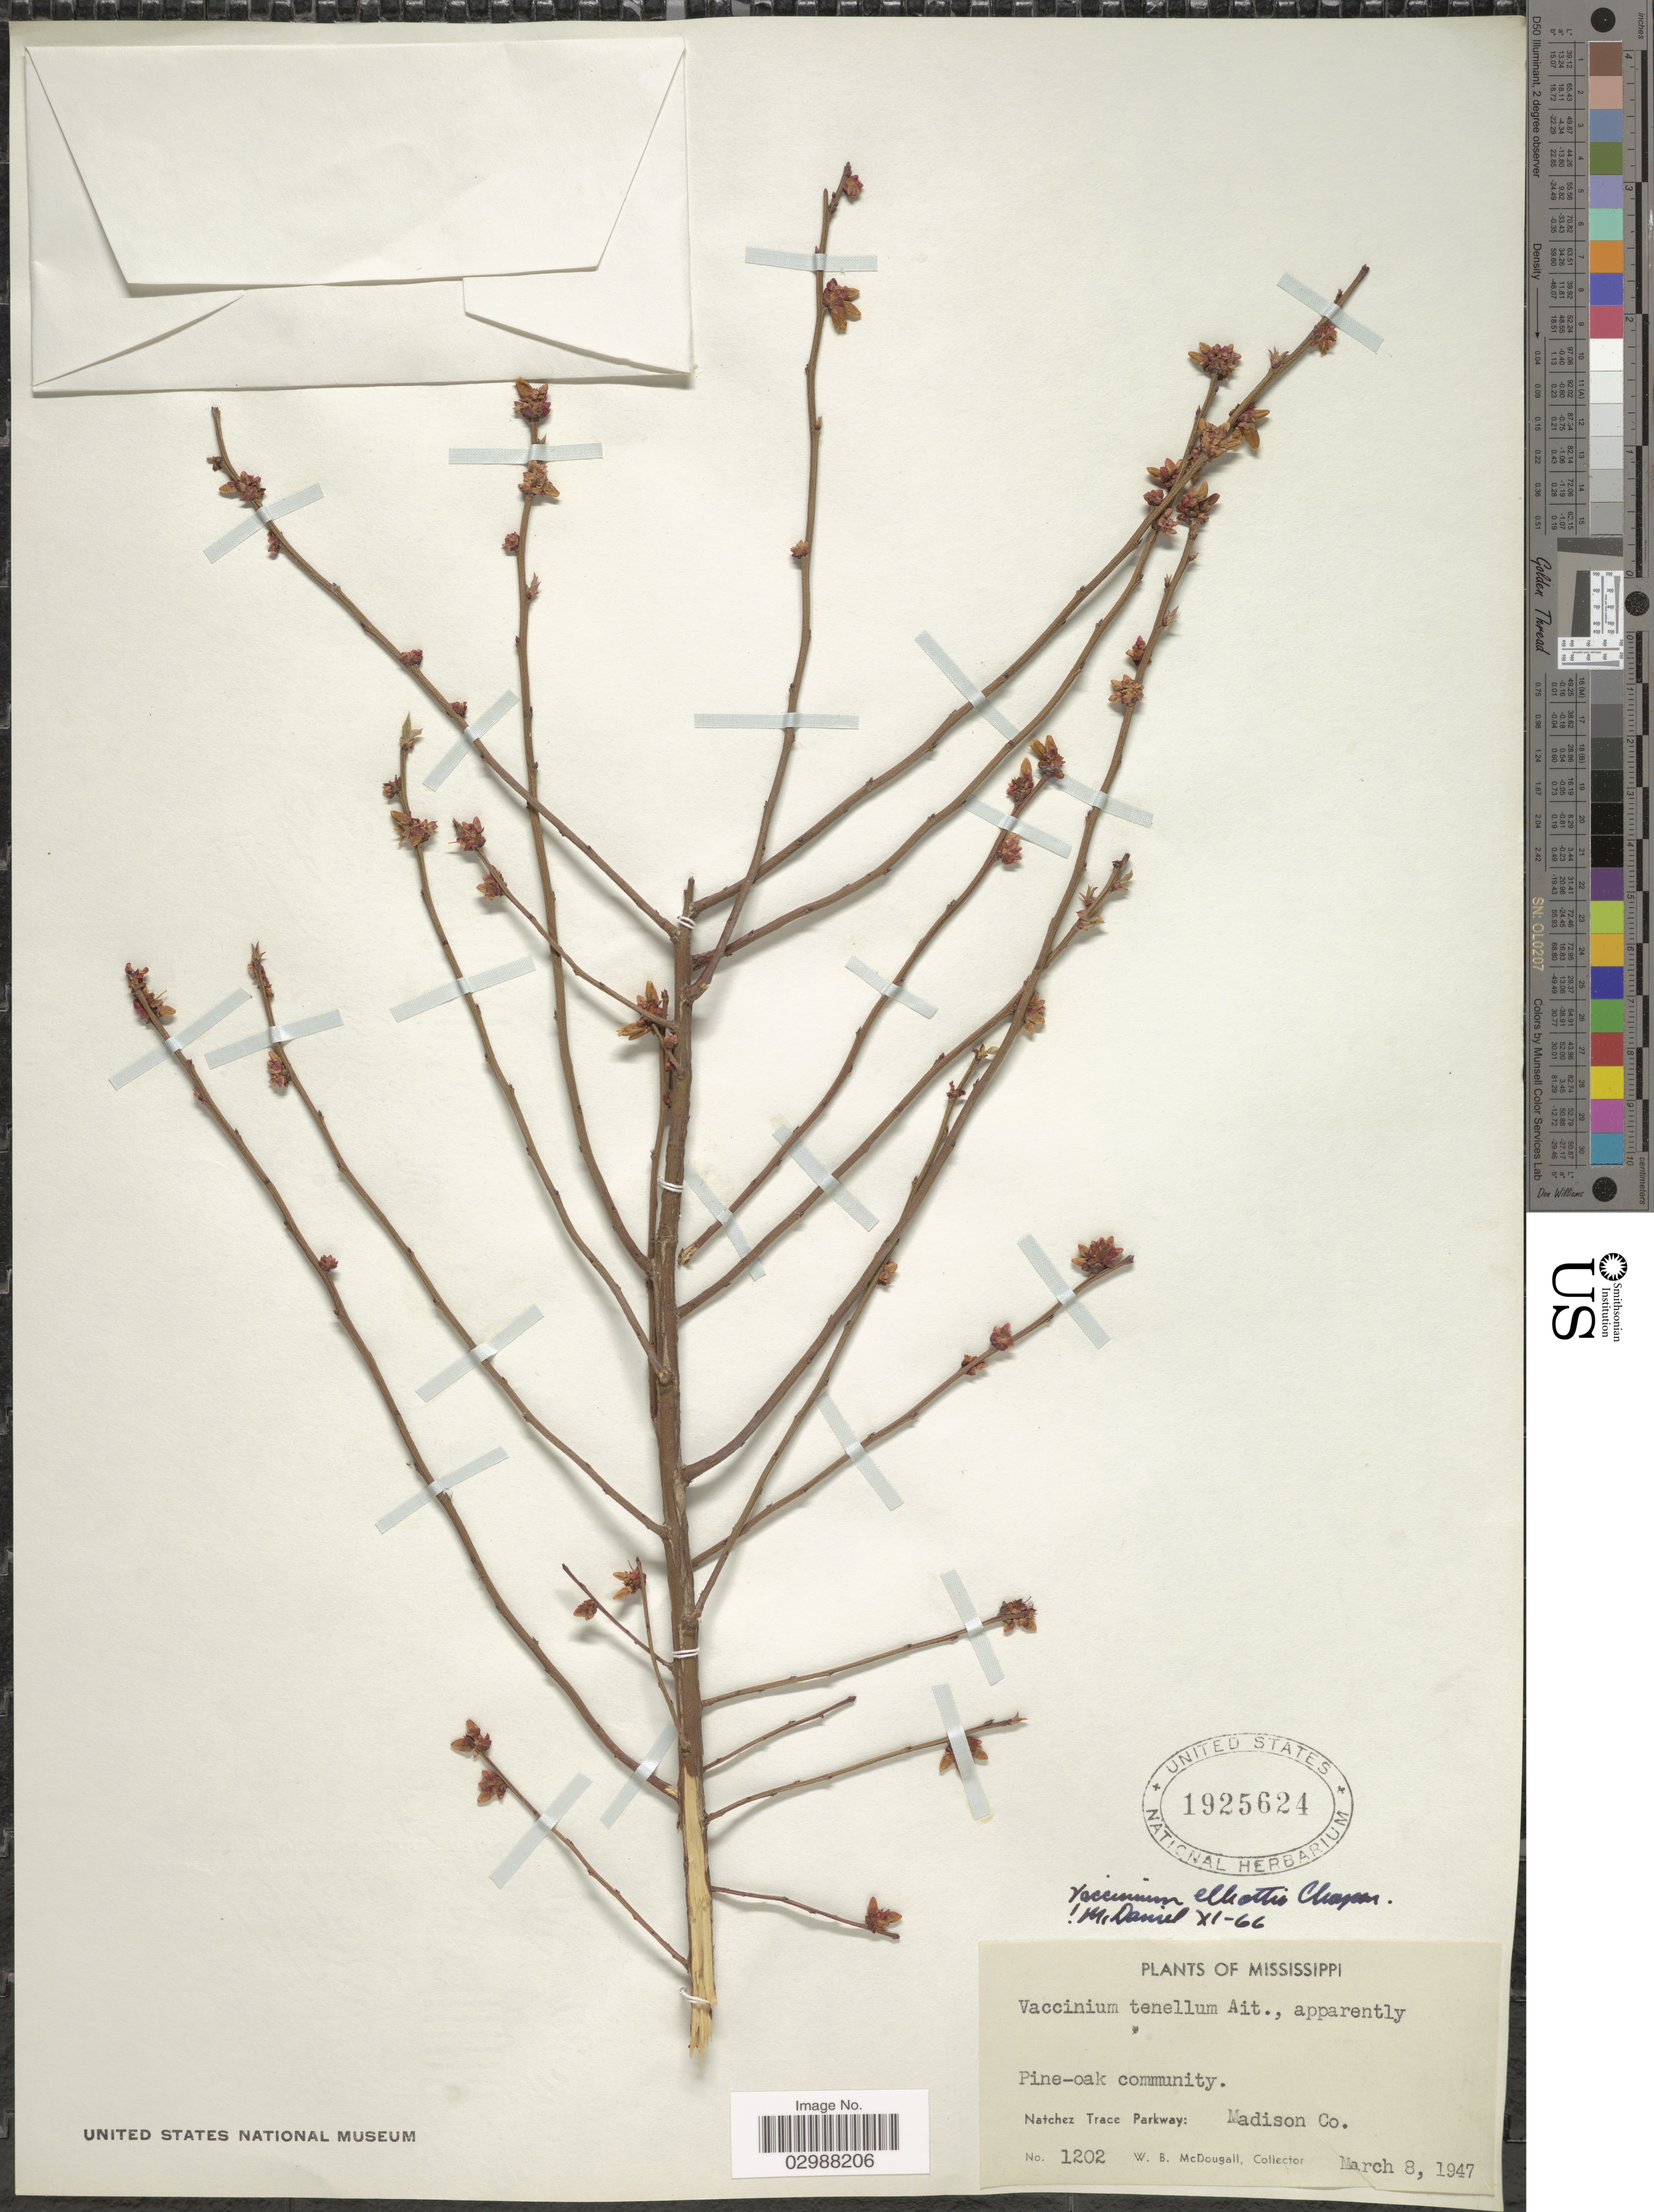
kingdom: Plantae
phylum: Tracheophyta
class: Magnoliopsida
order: Ericales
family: Ericaceae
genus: Vaccinium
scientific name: Vaccinium elliottii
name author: Chapm.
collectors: W. B. McDougall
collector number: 1202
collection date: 1947-03-08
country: United States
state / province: Mississippi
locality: Pine-oak community. Natchez Trace Parkway: Madison Co.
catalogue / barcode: US 1925624